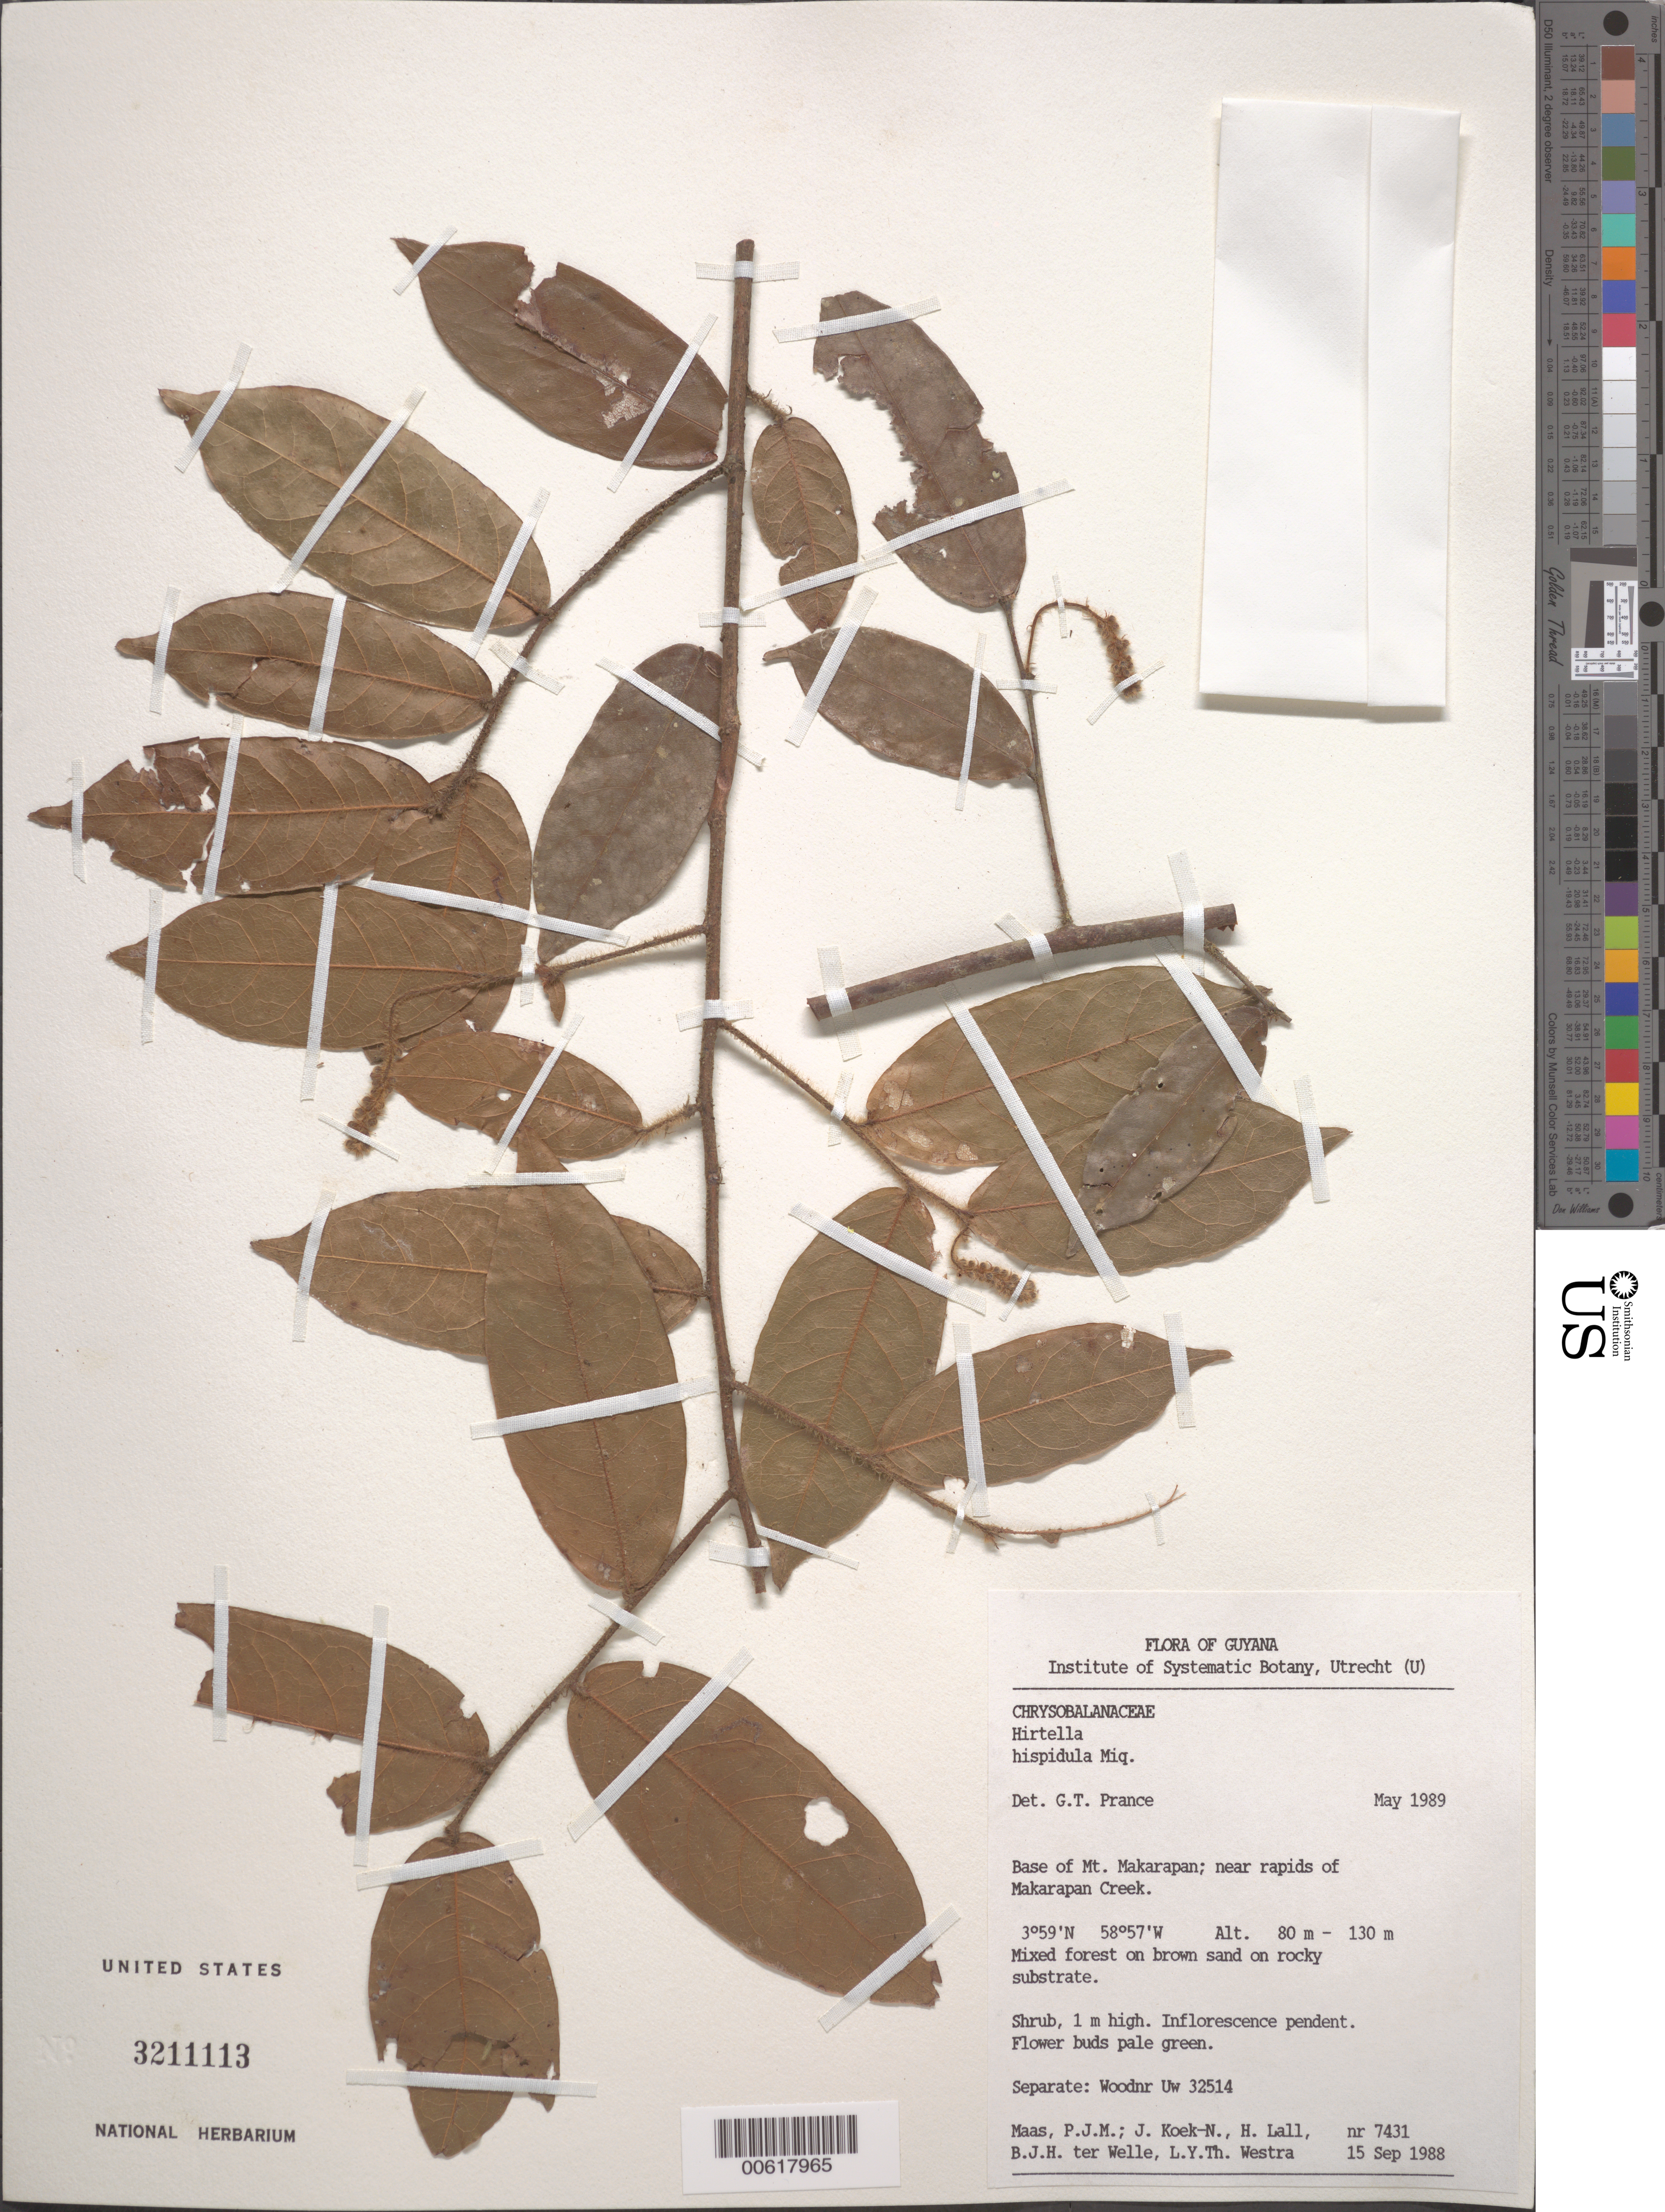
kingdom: Plantae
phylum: Tracheophyta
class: Magnoliopsida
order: Malpighiales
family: Chrysobalanaceae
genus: Hirtella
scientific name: Hirtella hispidula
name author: Miq.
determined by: Prance, G. T.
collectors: P. Maas, J. Koek-Noorman, H. Lall, B. Welle & L. Y. T. Westra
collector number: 7431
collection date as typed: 15-Sep-88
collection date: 1988-09-15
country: Guyana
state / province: U. Takutu-U. Essequibo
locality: Mt. Makarapan, base; near rapids of Makarapan Creek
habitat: Mixed forest on brown sand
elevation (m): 80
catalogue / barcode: US 3211113